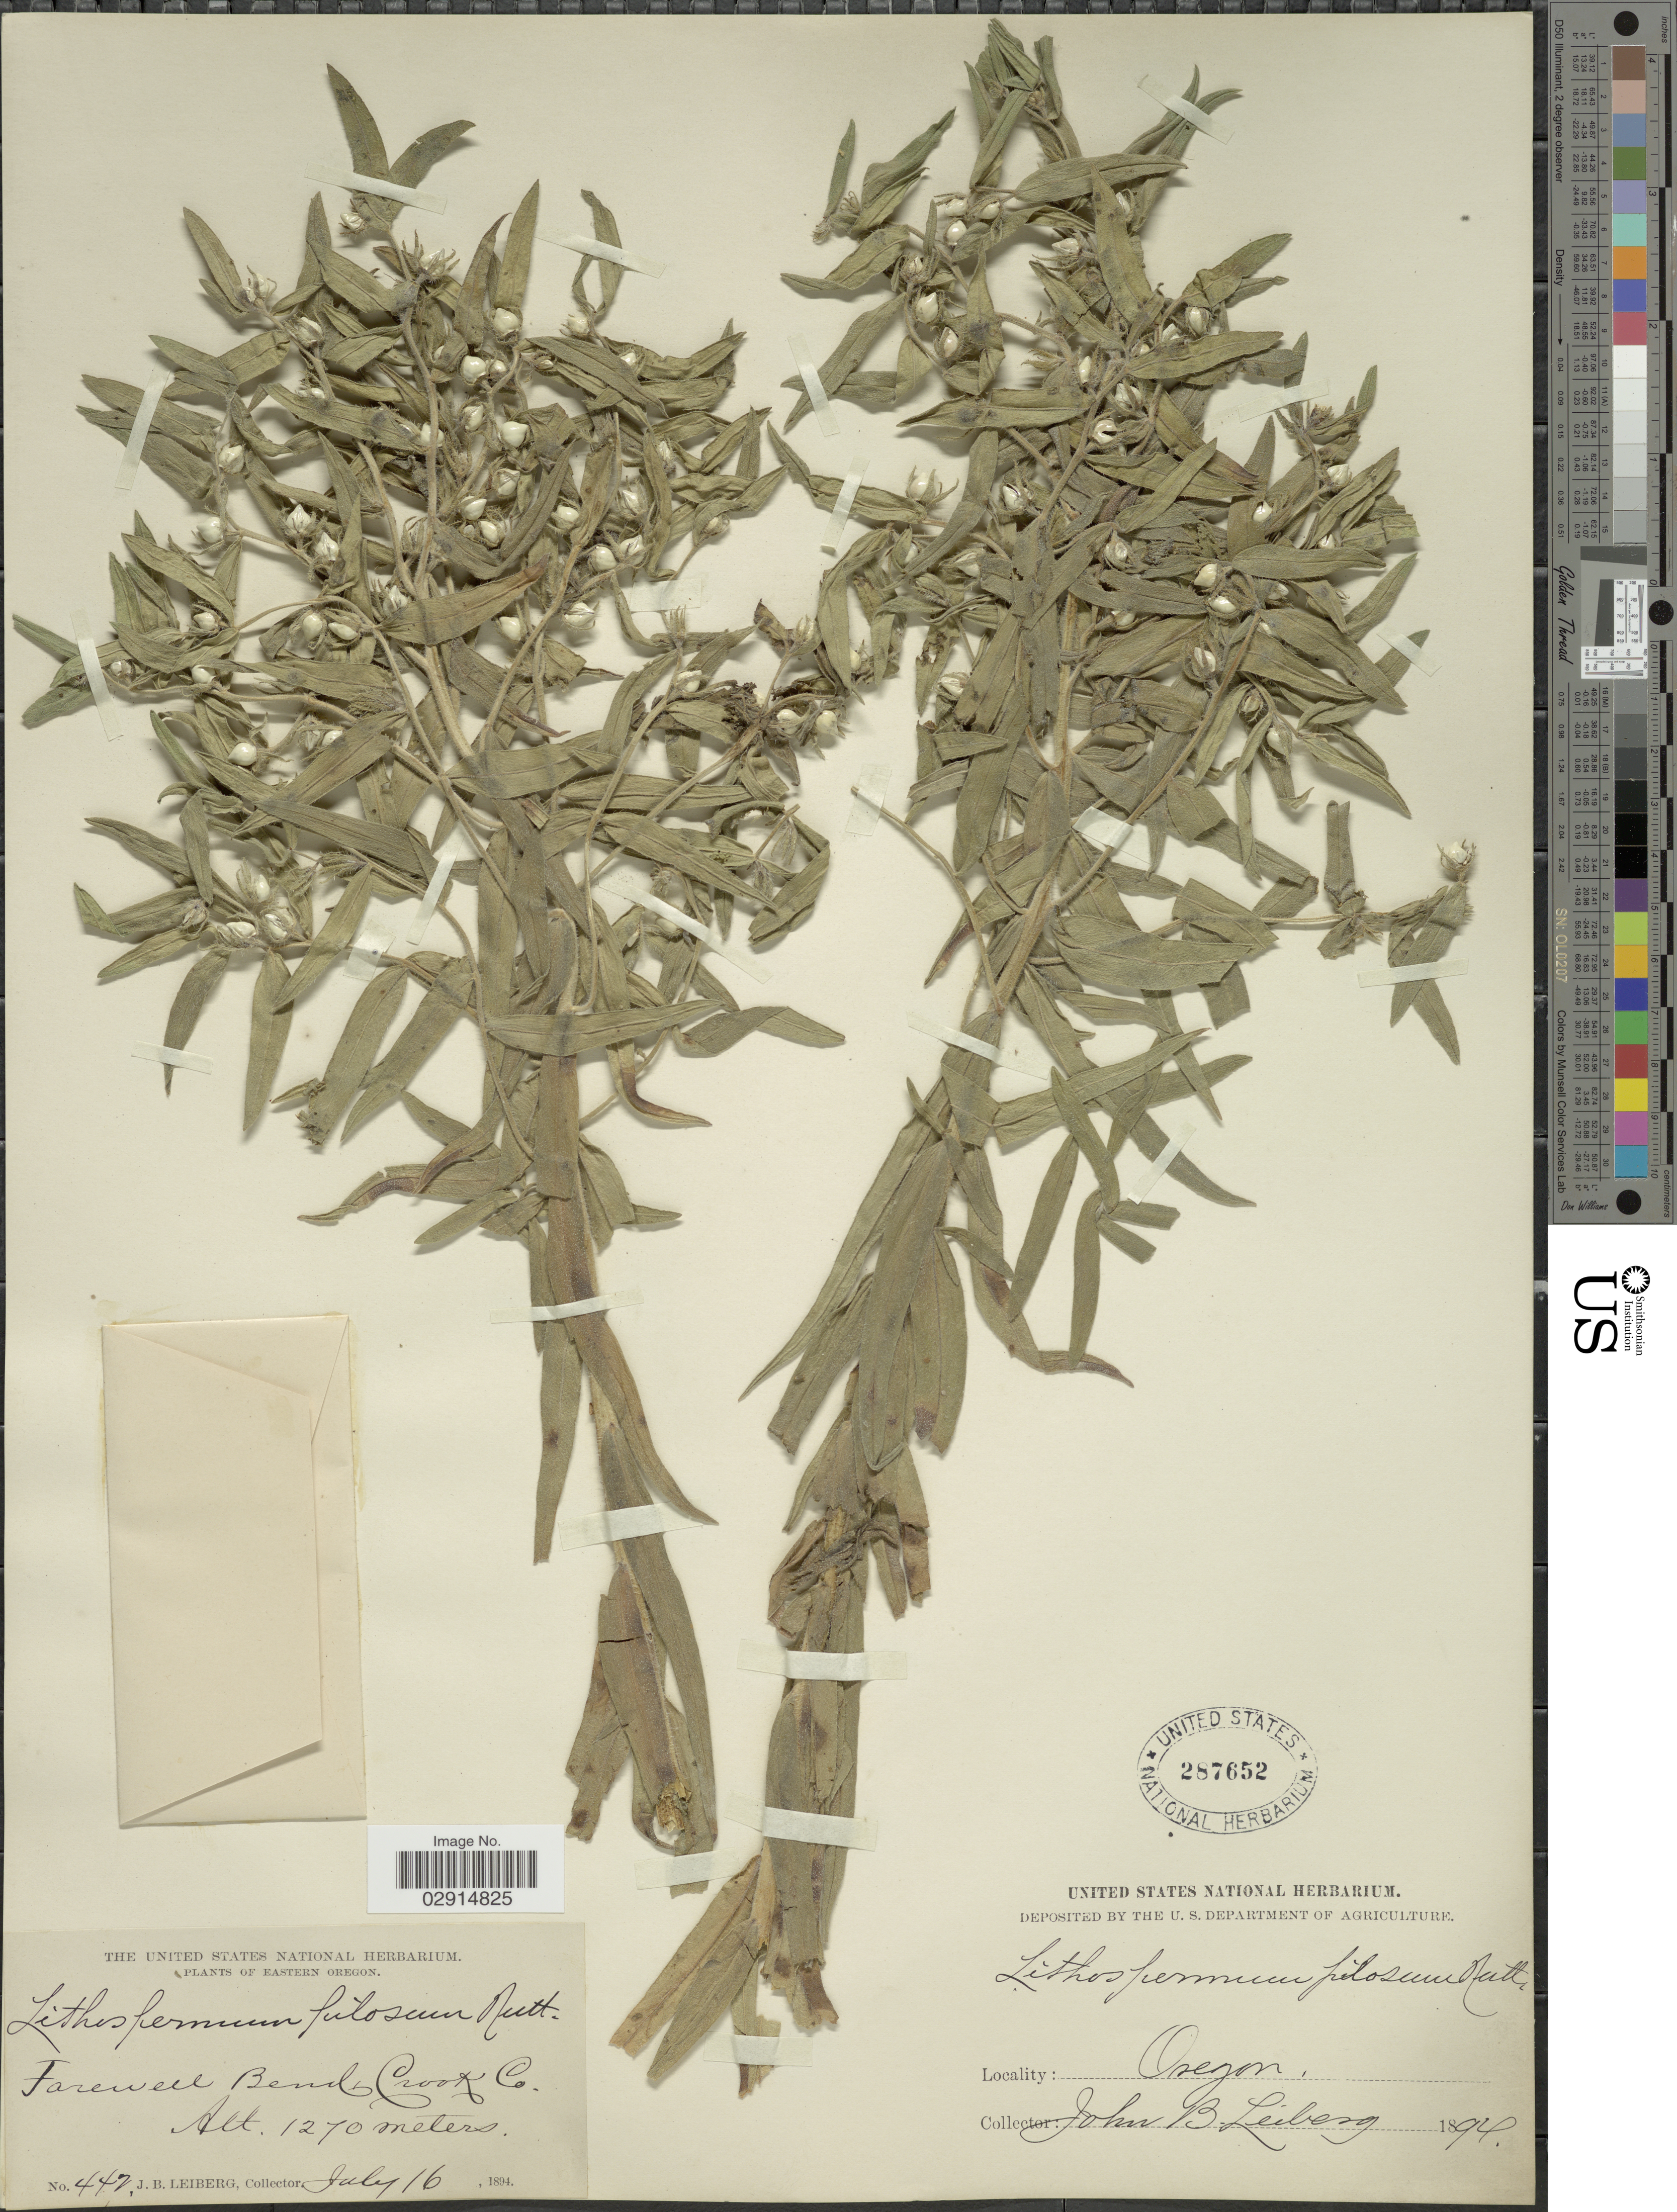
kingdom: Plantae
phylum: Tracheophyta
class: Magnoliopsida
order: Boraginales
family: Boraginaceae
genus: Lithospermum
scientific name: Lithospermum ruderale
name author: Douglas ex Lehm.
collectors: J. B. Leiberg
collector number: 442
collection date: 1894-07-16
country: United States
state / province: Oregon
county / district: Crook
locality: Farewell Bend Crook Co.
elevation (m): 1270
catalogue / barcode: US 287652